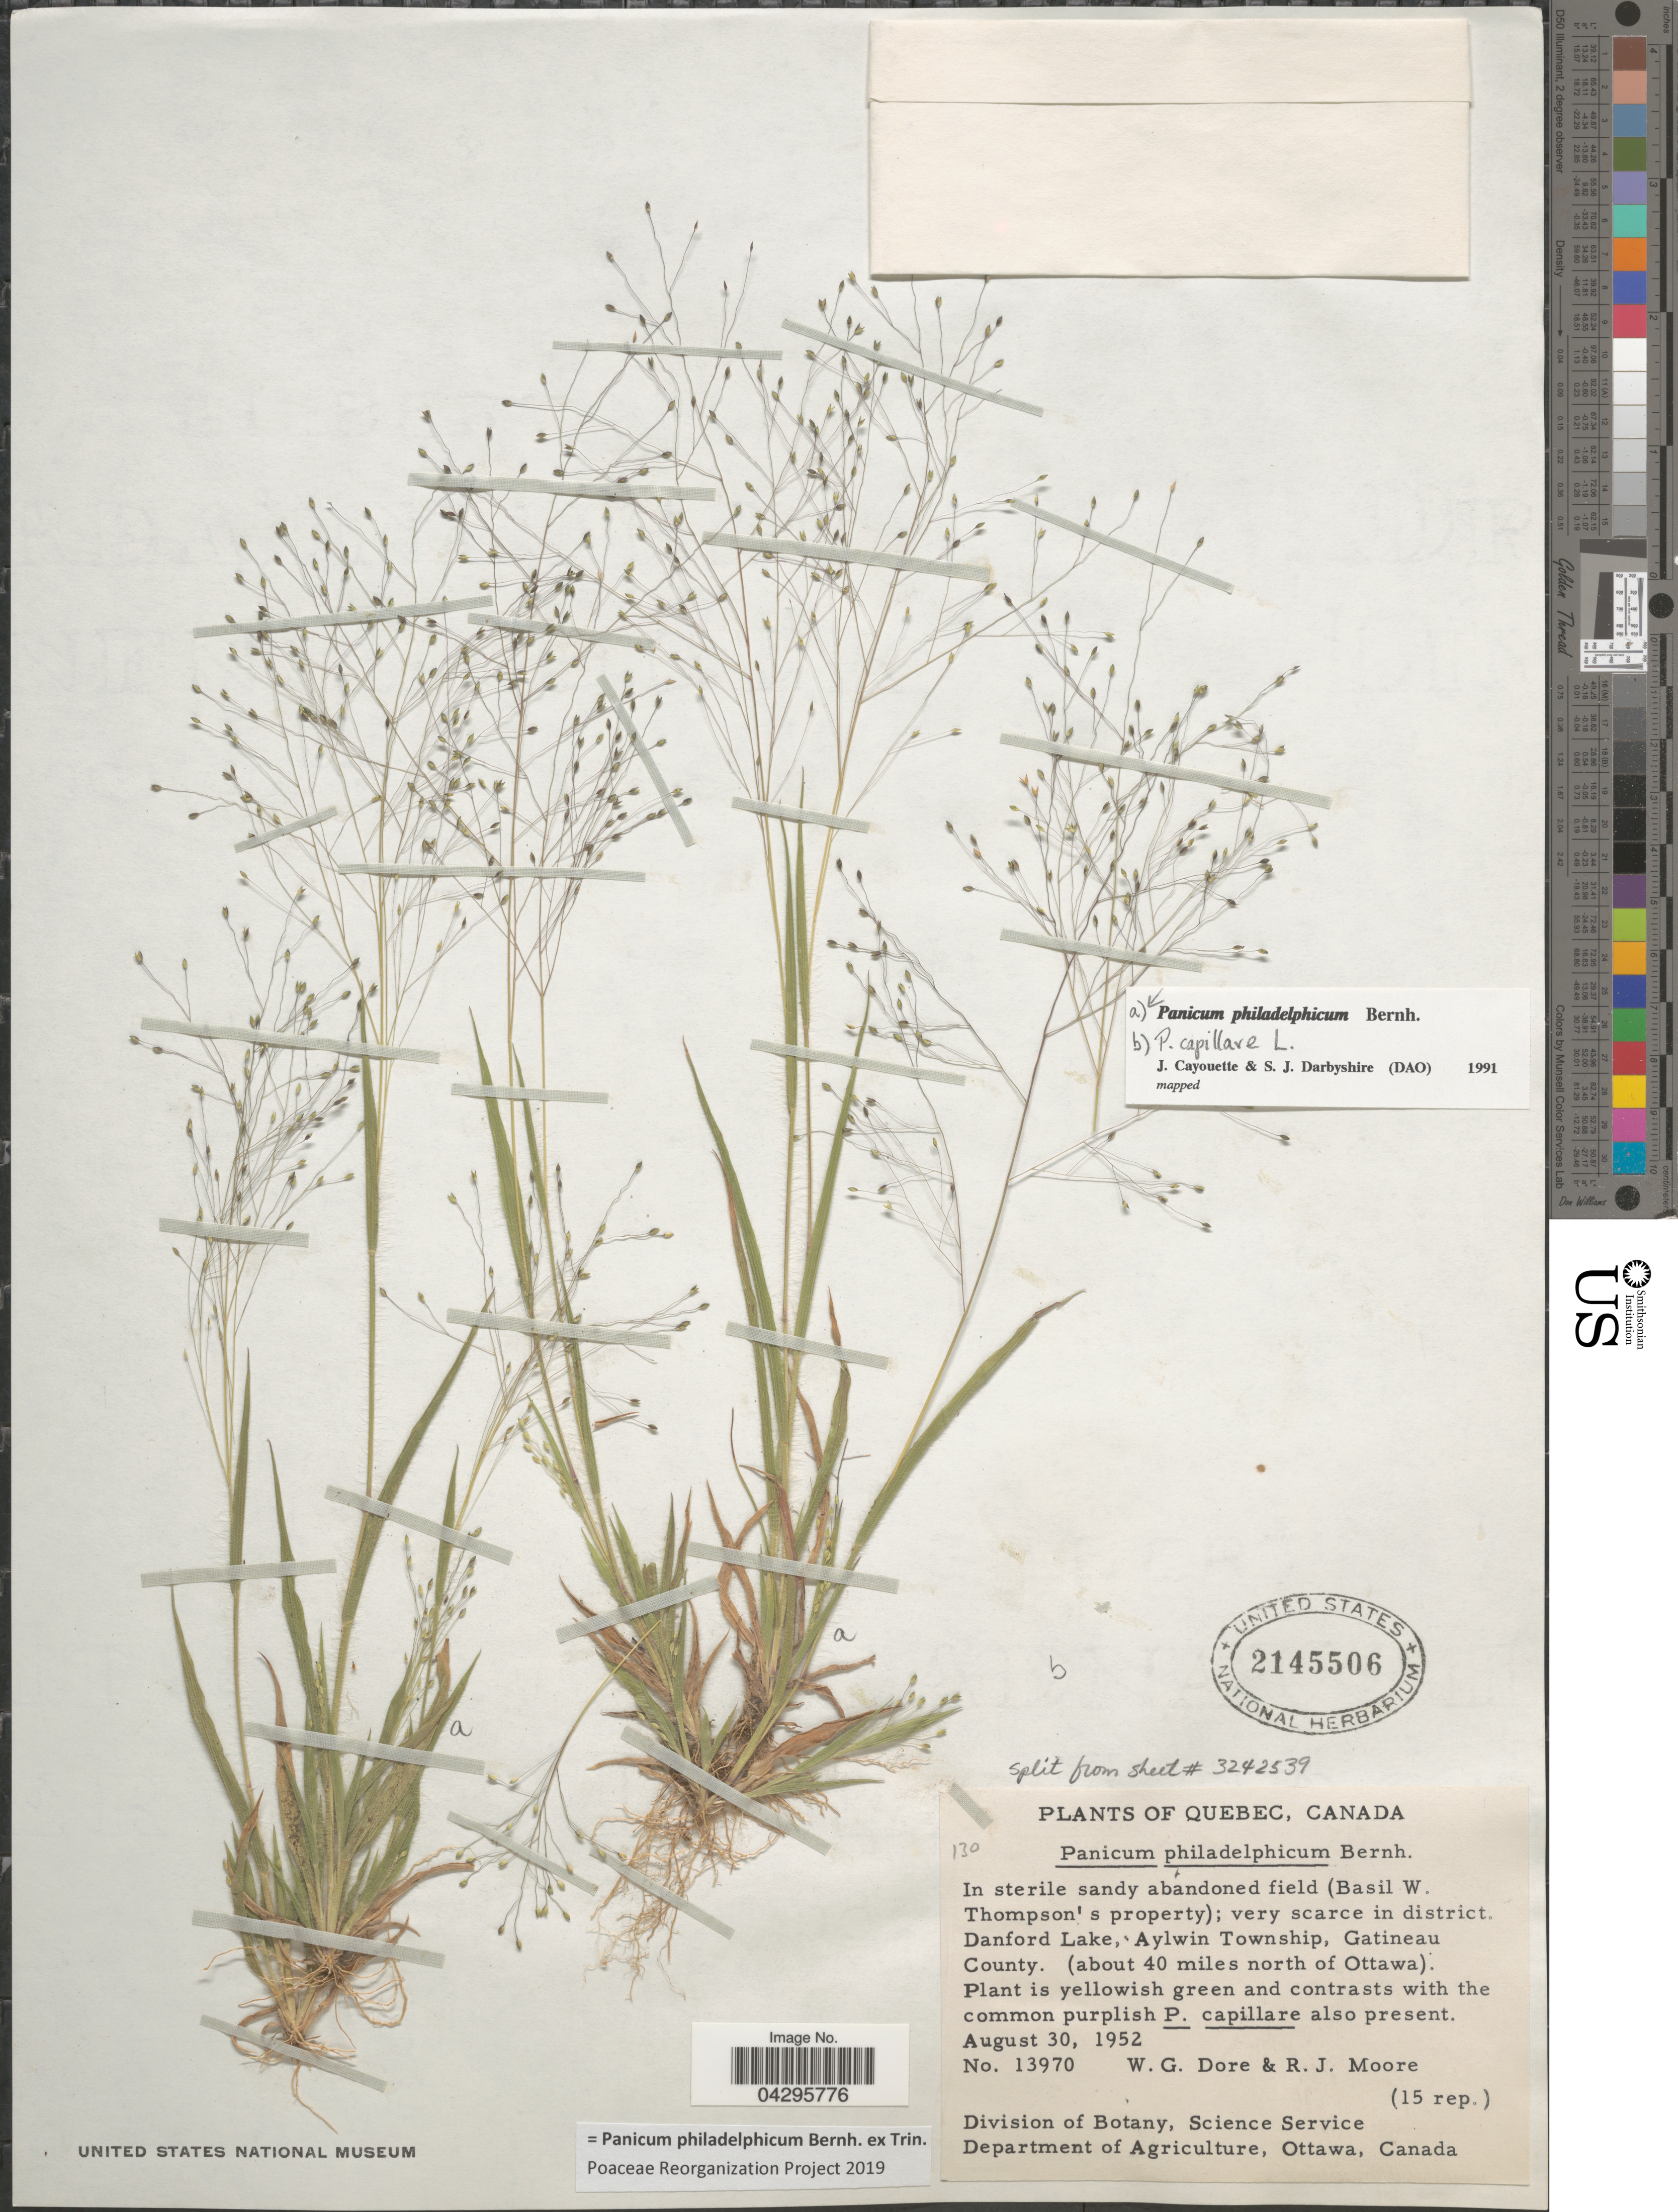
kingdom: Plantae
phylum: Tracheophyta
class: Liliopsida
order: Poales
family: Poaceae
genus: Panicum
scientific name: Panicum philadelphicum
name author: Bernh. ex Trin.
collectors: W. Dore & R. J. Moore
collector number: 13970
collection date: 1952-08-30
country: Canada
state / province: Quebec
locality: In sterile sandy abandoned field (Basil W. Thompson's property); very scarce in district. Danford Lake, Aylwin Township, Gatineau County. (about 40 miles north of Ottawa).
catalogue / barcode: US 2145506